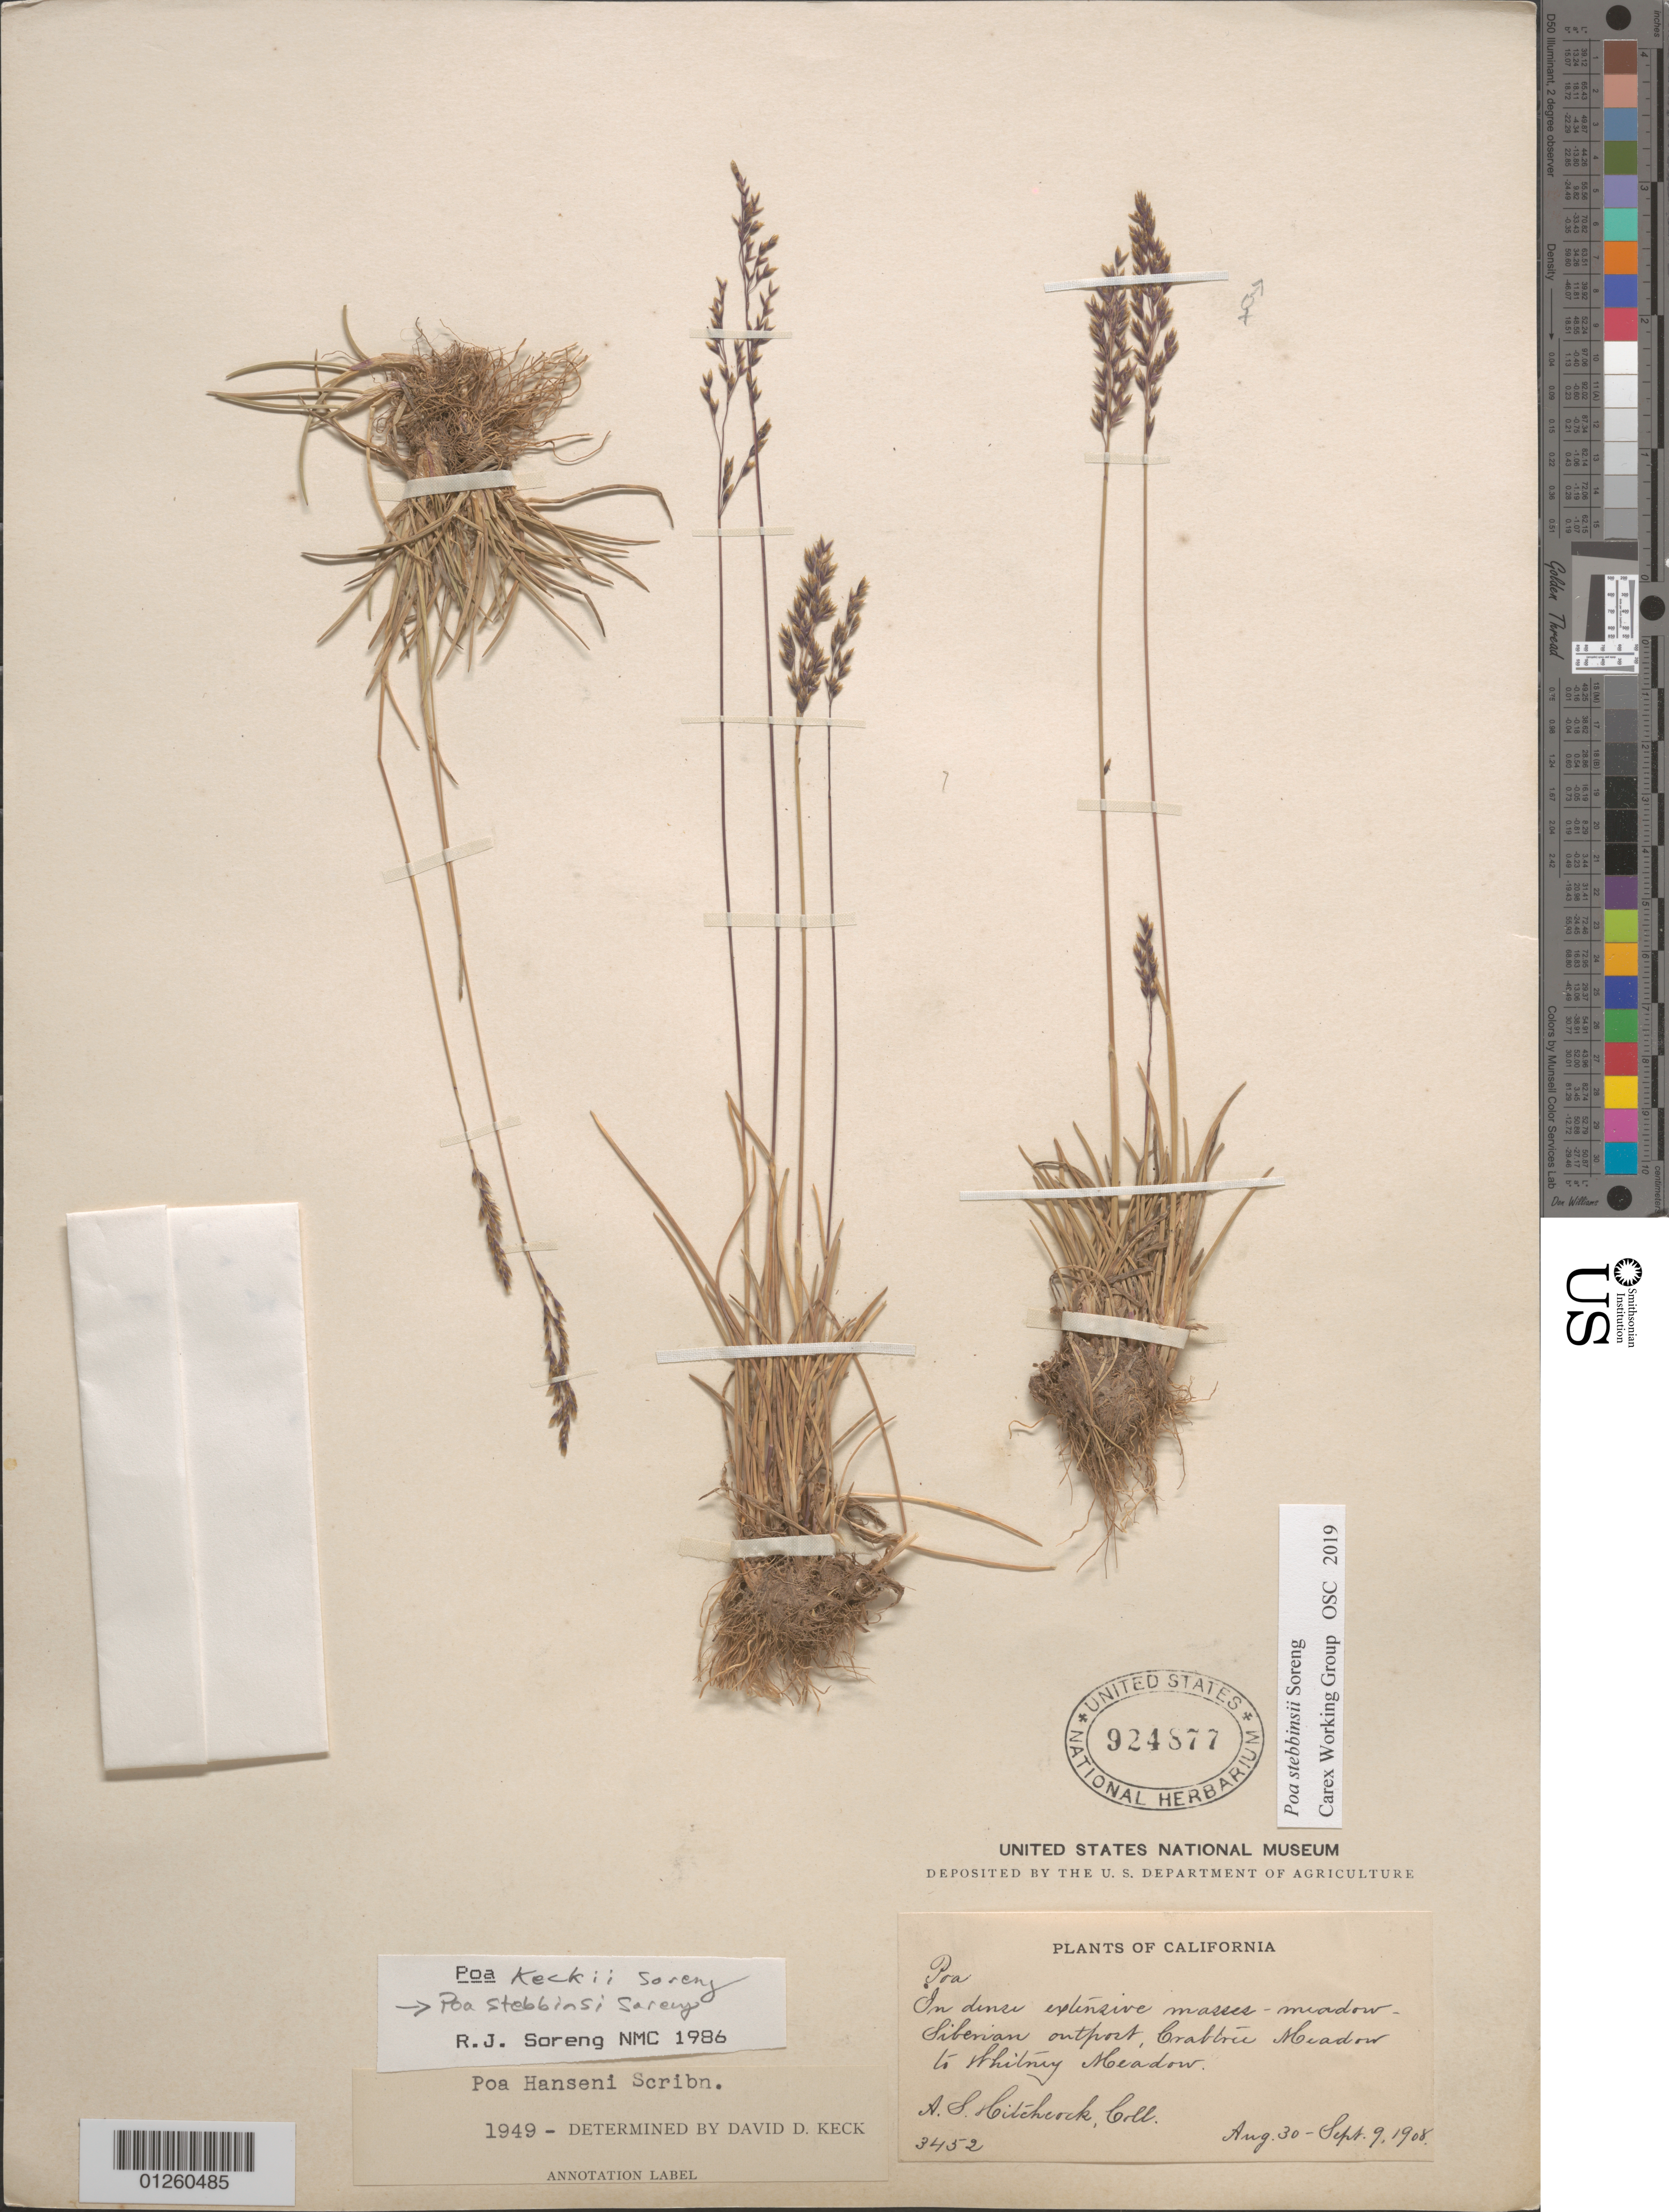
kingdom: Plantae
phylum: Tracheophyta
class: Liliopsida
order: Poales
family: Poaceae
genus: Poa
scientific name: Poa stebbinsii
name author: Soreng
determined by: Soreng, Robert J., Research Associate (BOT), Smithsonian Institution - National Museum of Natural History (UNITED STATES)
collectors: A. Hitchcock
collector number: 3452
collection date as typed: Aug. 30 - Sept. 9, 1908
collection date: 1908-08-30/1908-09-09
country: United States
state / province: California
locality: Siberian Outpost, Crabtree Meadow to Whitney Meadow.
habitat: In dense extensive masses-meadow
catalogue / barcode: US 924877